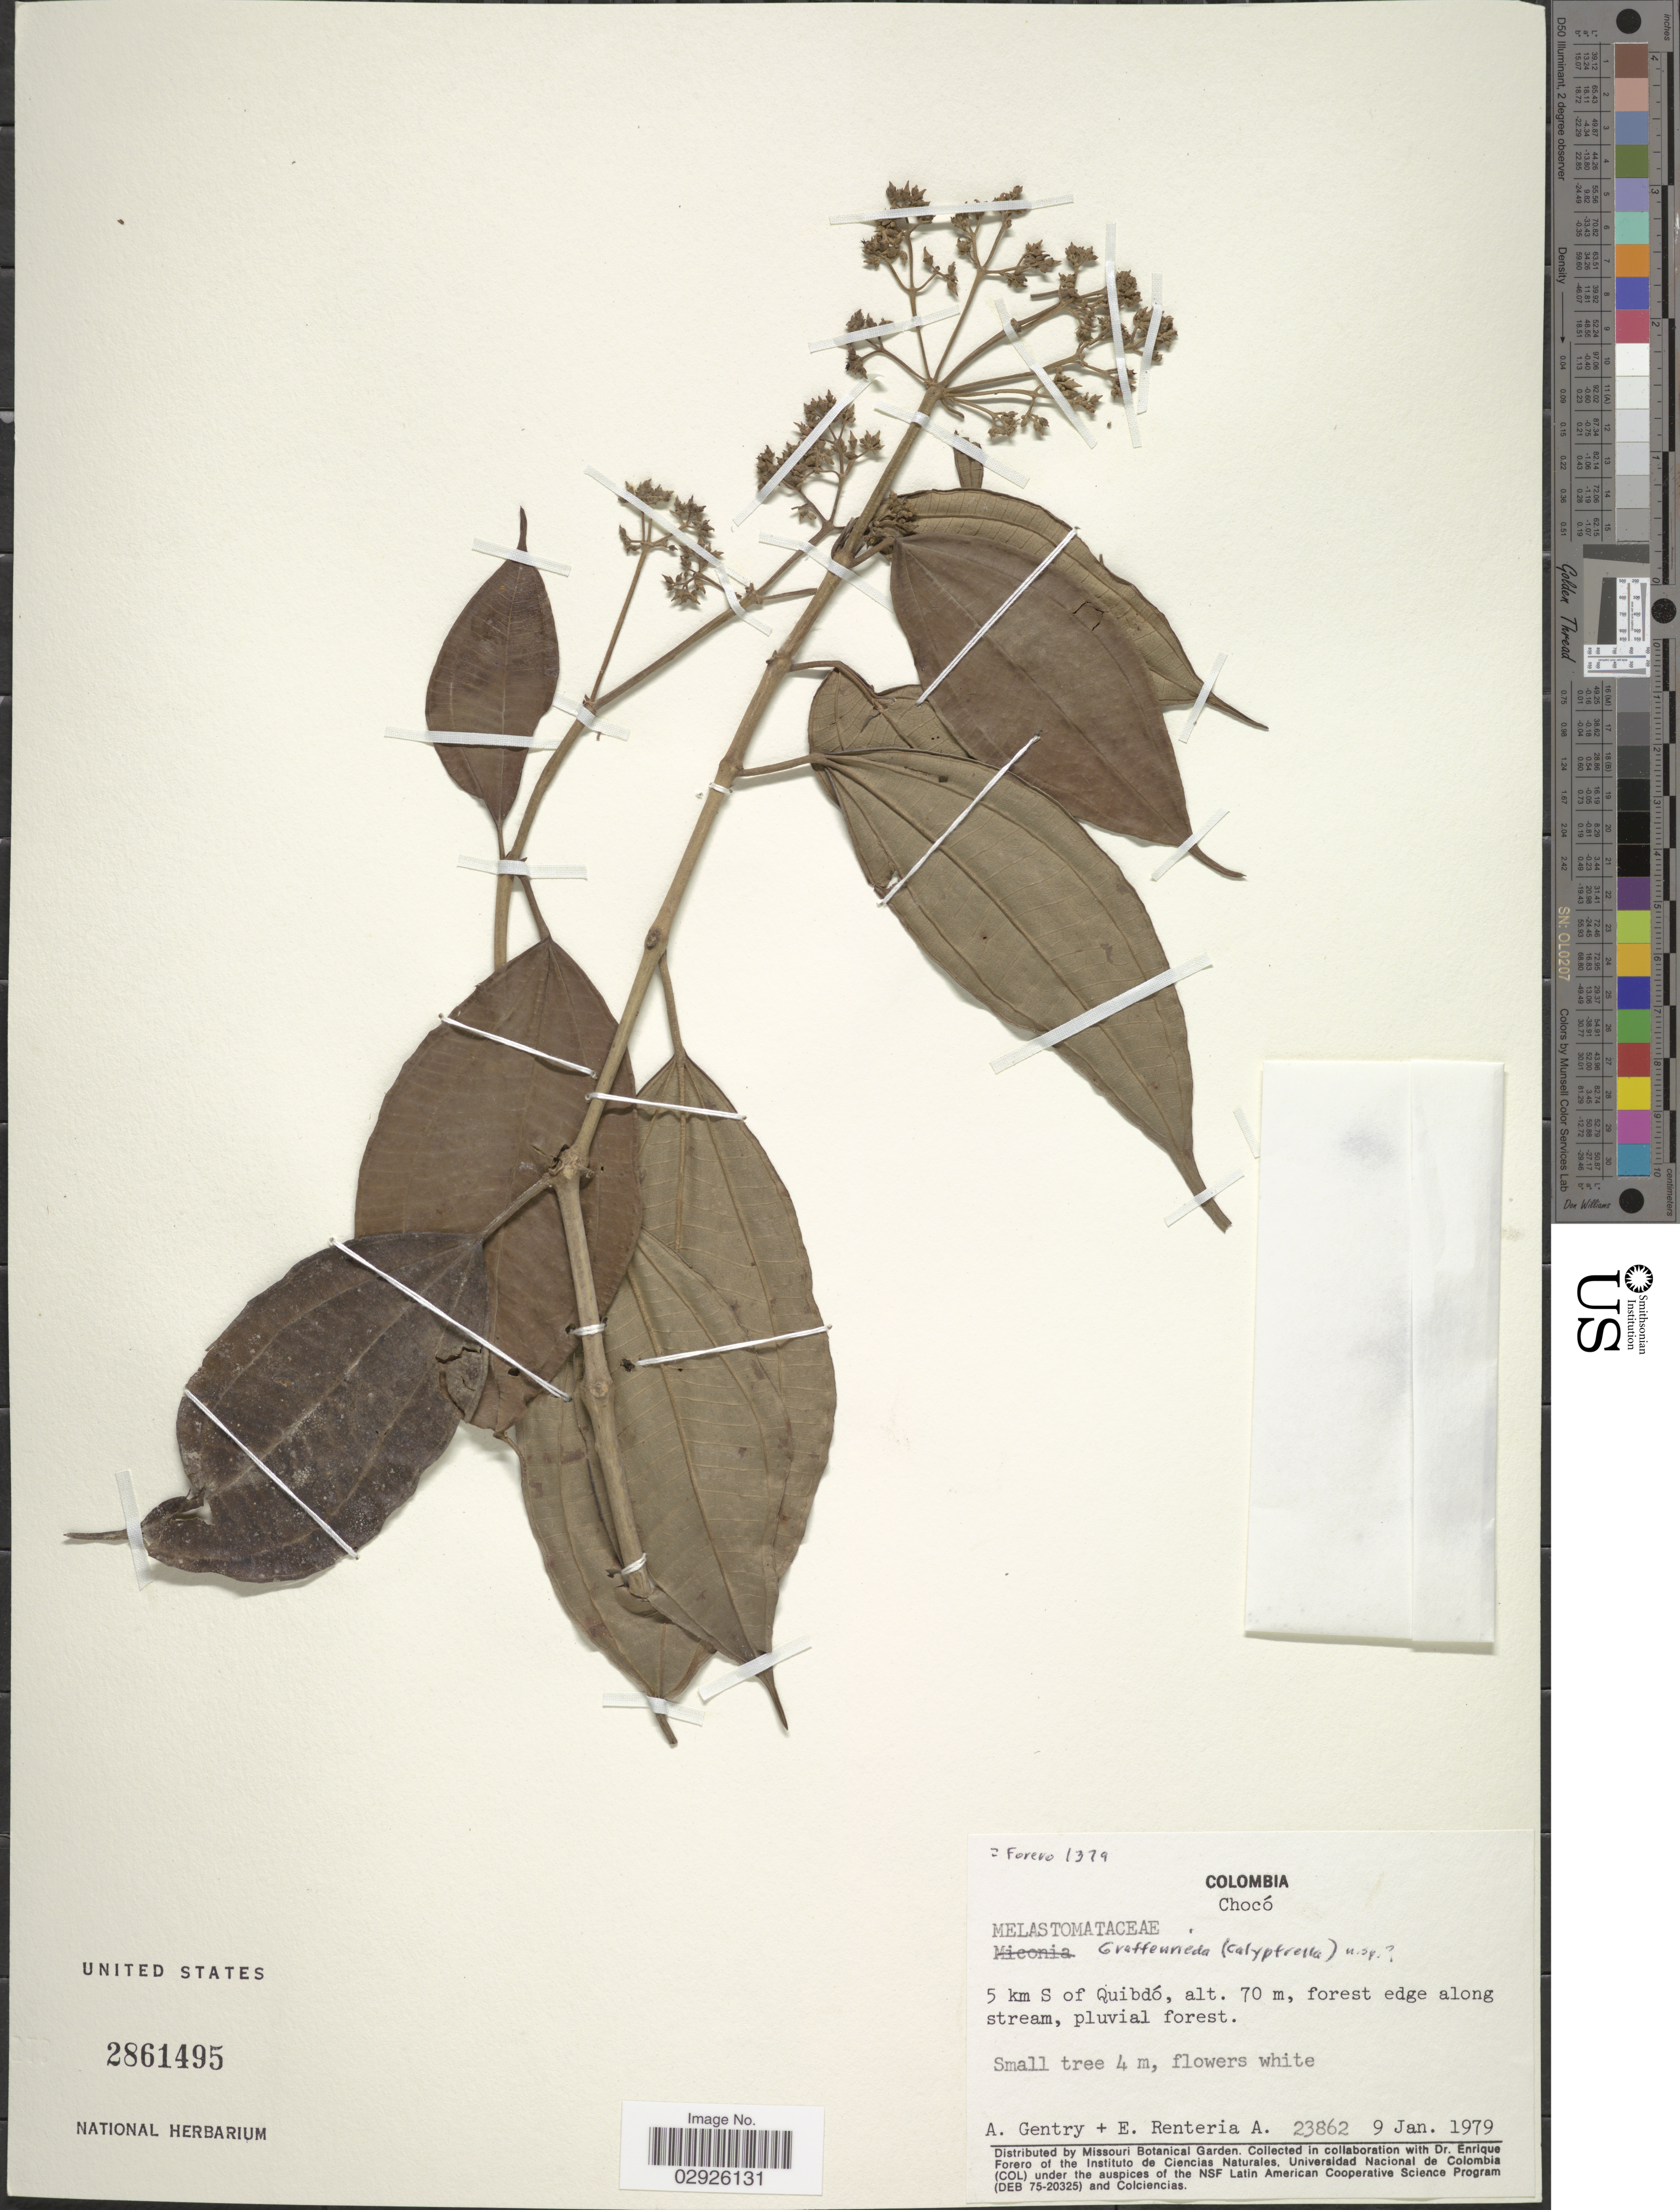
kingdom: Plantae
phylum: Tracheophyta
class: Magnoliopsida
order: Myrtales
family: Melastomataceae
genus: Graffenrieda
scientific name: Graffenrieda sp. nov.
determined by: Murillo, J. S.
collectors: A. H. Gentry & E. Renteria A.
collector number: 23862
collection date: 1979-01-09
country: Colombia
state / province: Chocó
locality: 5 km S of Quibdó.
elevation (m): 70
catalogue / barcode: US 2861495